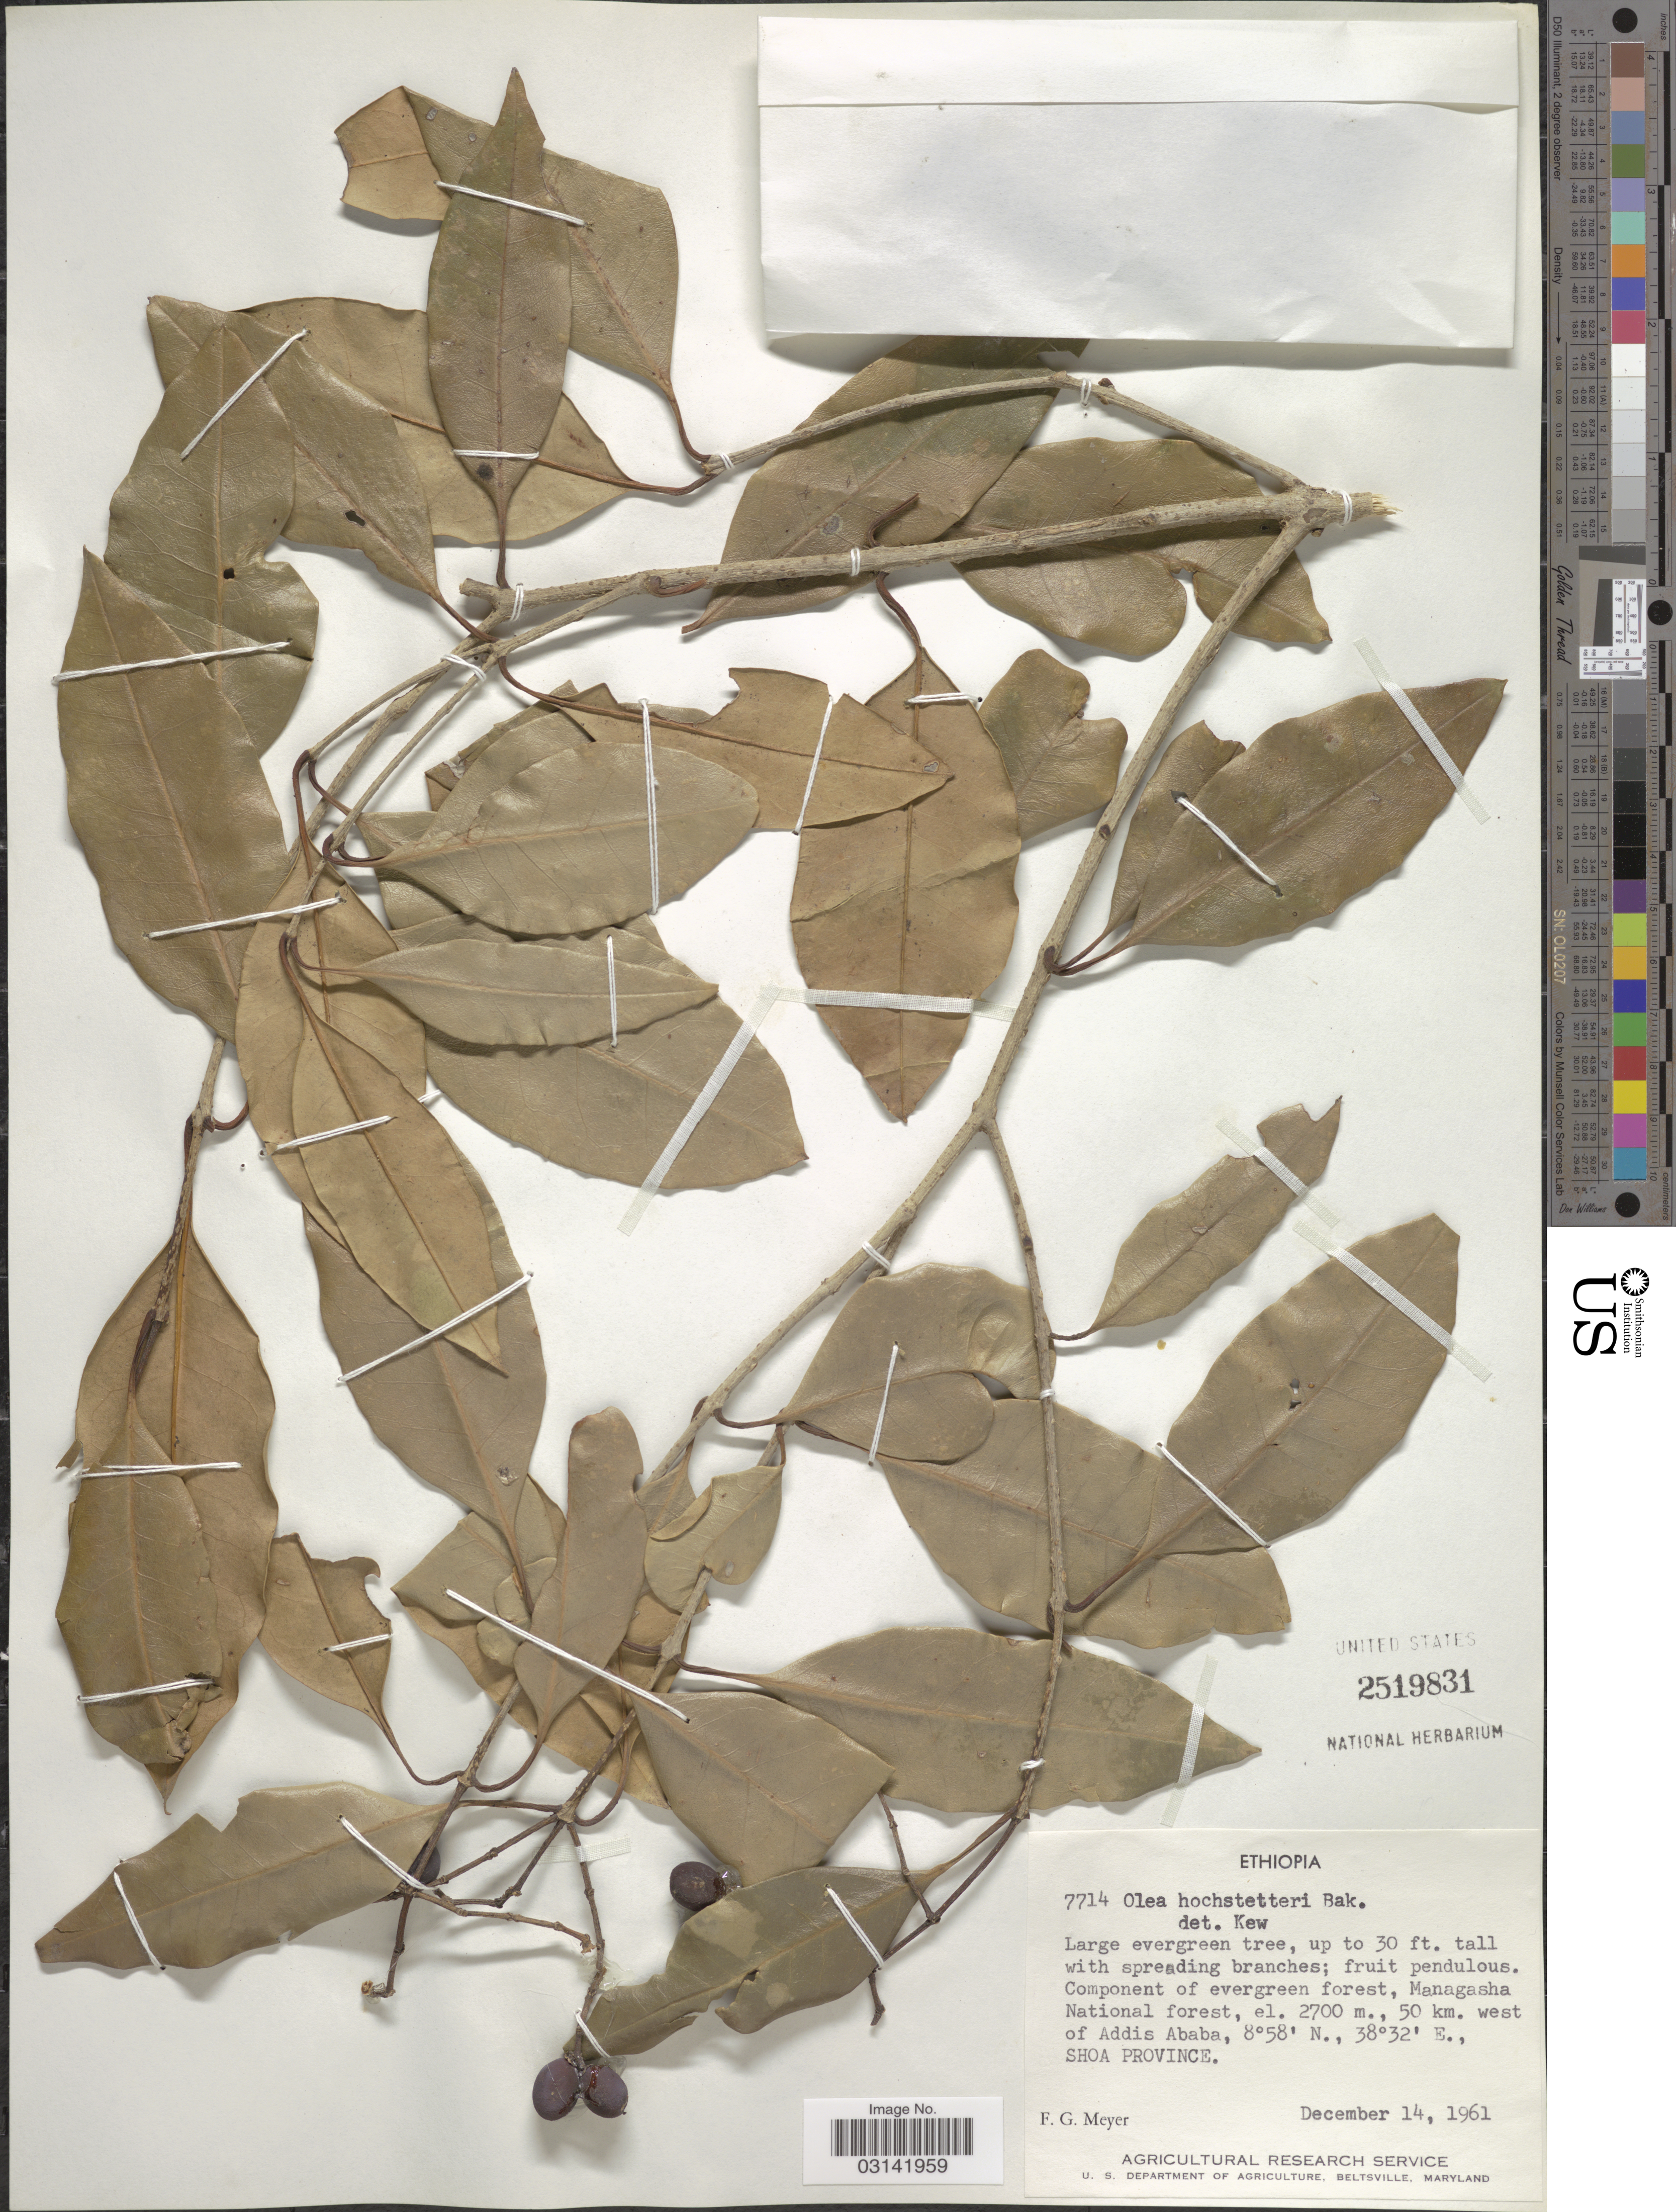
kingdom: Plantae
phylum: Tracheophyta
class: Magnoliopsida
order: Lamiales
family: Oleaceae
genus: Olea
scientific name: Olea hochstetteri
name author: Baker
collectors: F. G. Meyer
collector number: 7714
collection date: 1961-12-14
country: Ethiopia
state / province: Addis Ababa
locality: Component of evergreen forest, Managasha National forest, 50 km. west of Addis Ababa, Shoa Province.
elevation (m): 2700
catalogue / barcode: US 2519831